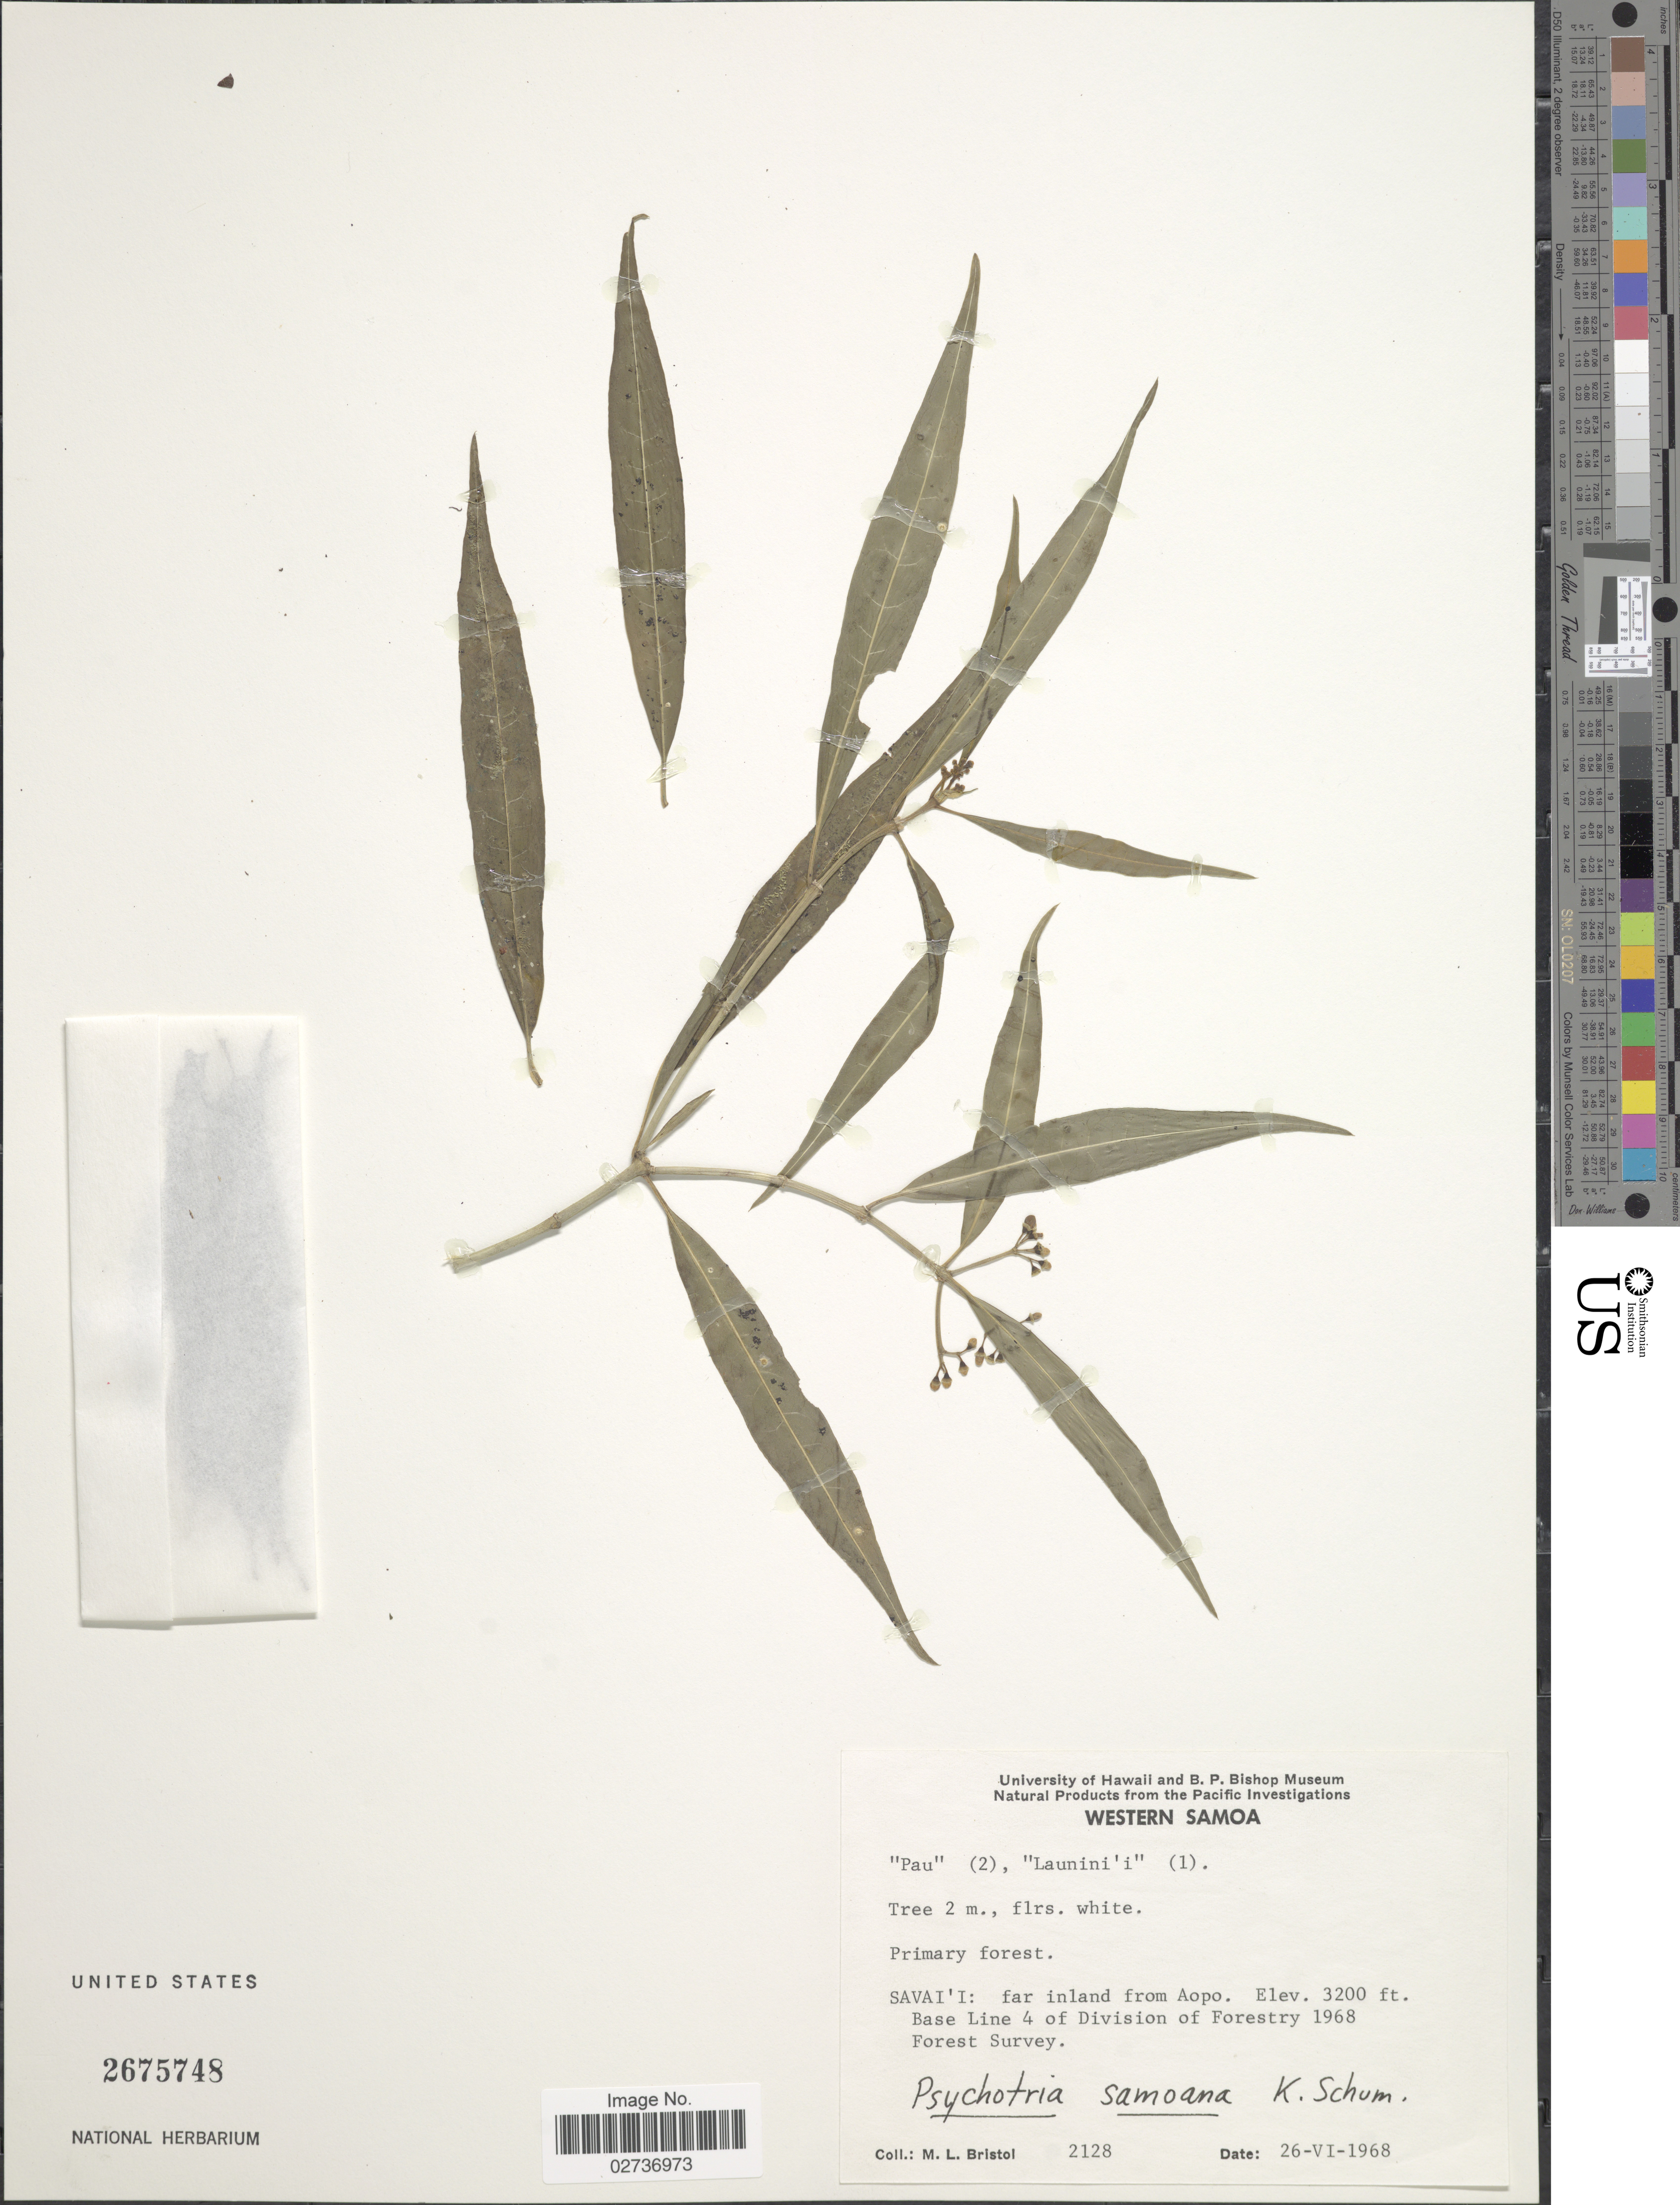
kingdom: Plantae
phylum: Tracheophyta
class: Magnoliopsida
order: Gentianales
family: Rubiaceae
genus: Psychotria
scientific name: Psychotria samoana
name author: K. Schum.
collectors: M. L. Bristol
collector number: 2128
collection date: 1968-06-26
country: Samoa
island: Savai'i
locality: Savai'i: far inland from Aopo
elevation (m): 975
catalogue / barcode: US 2675748